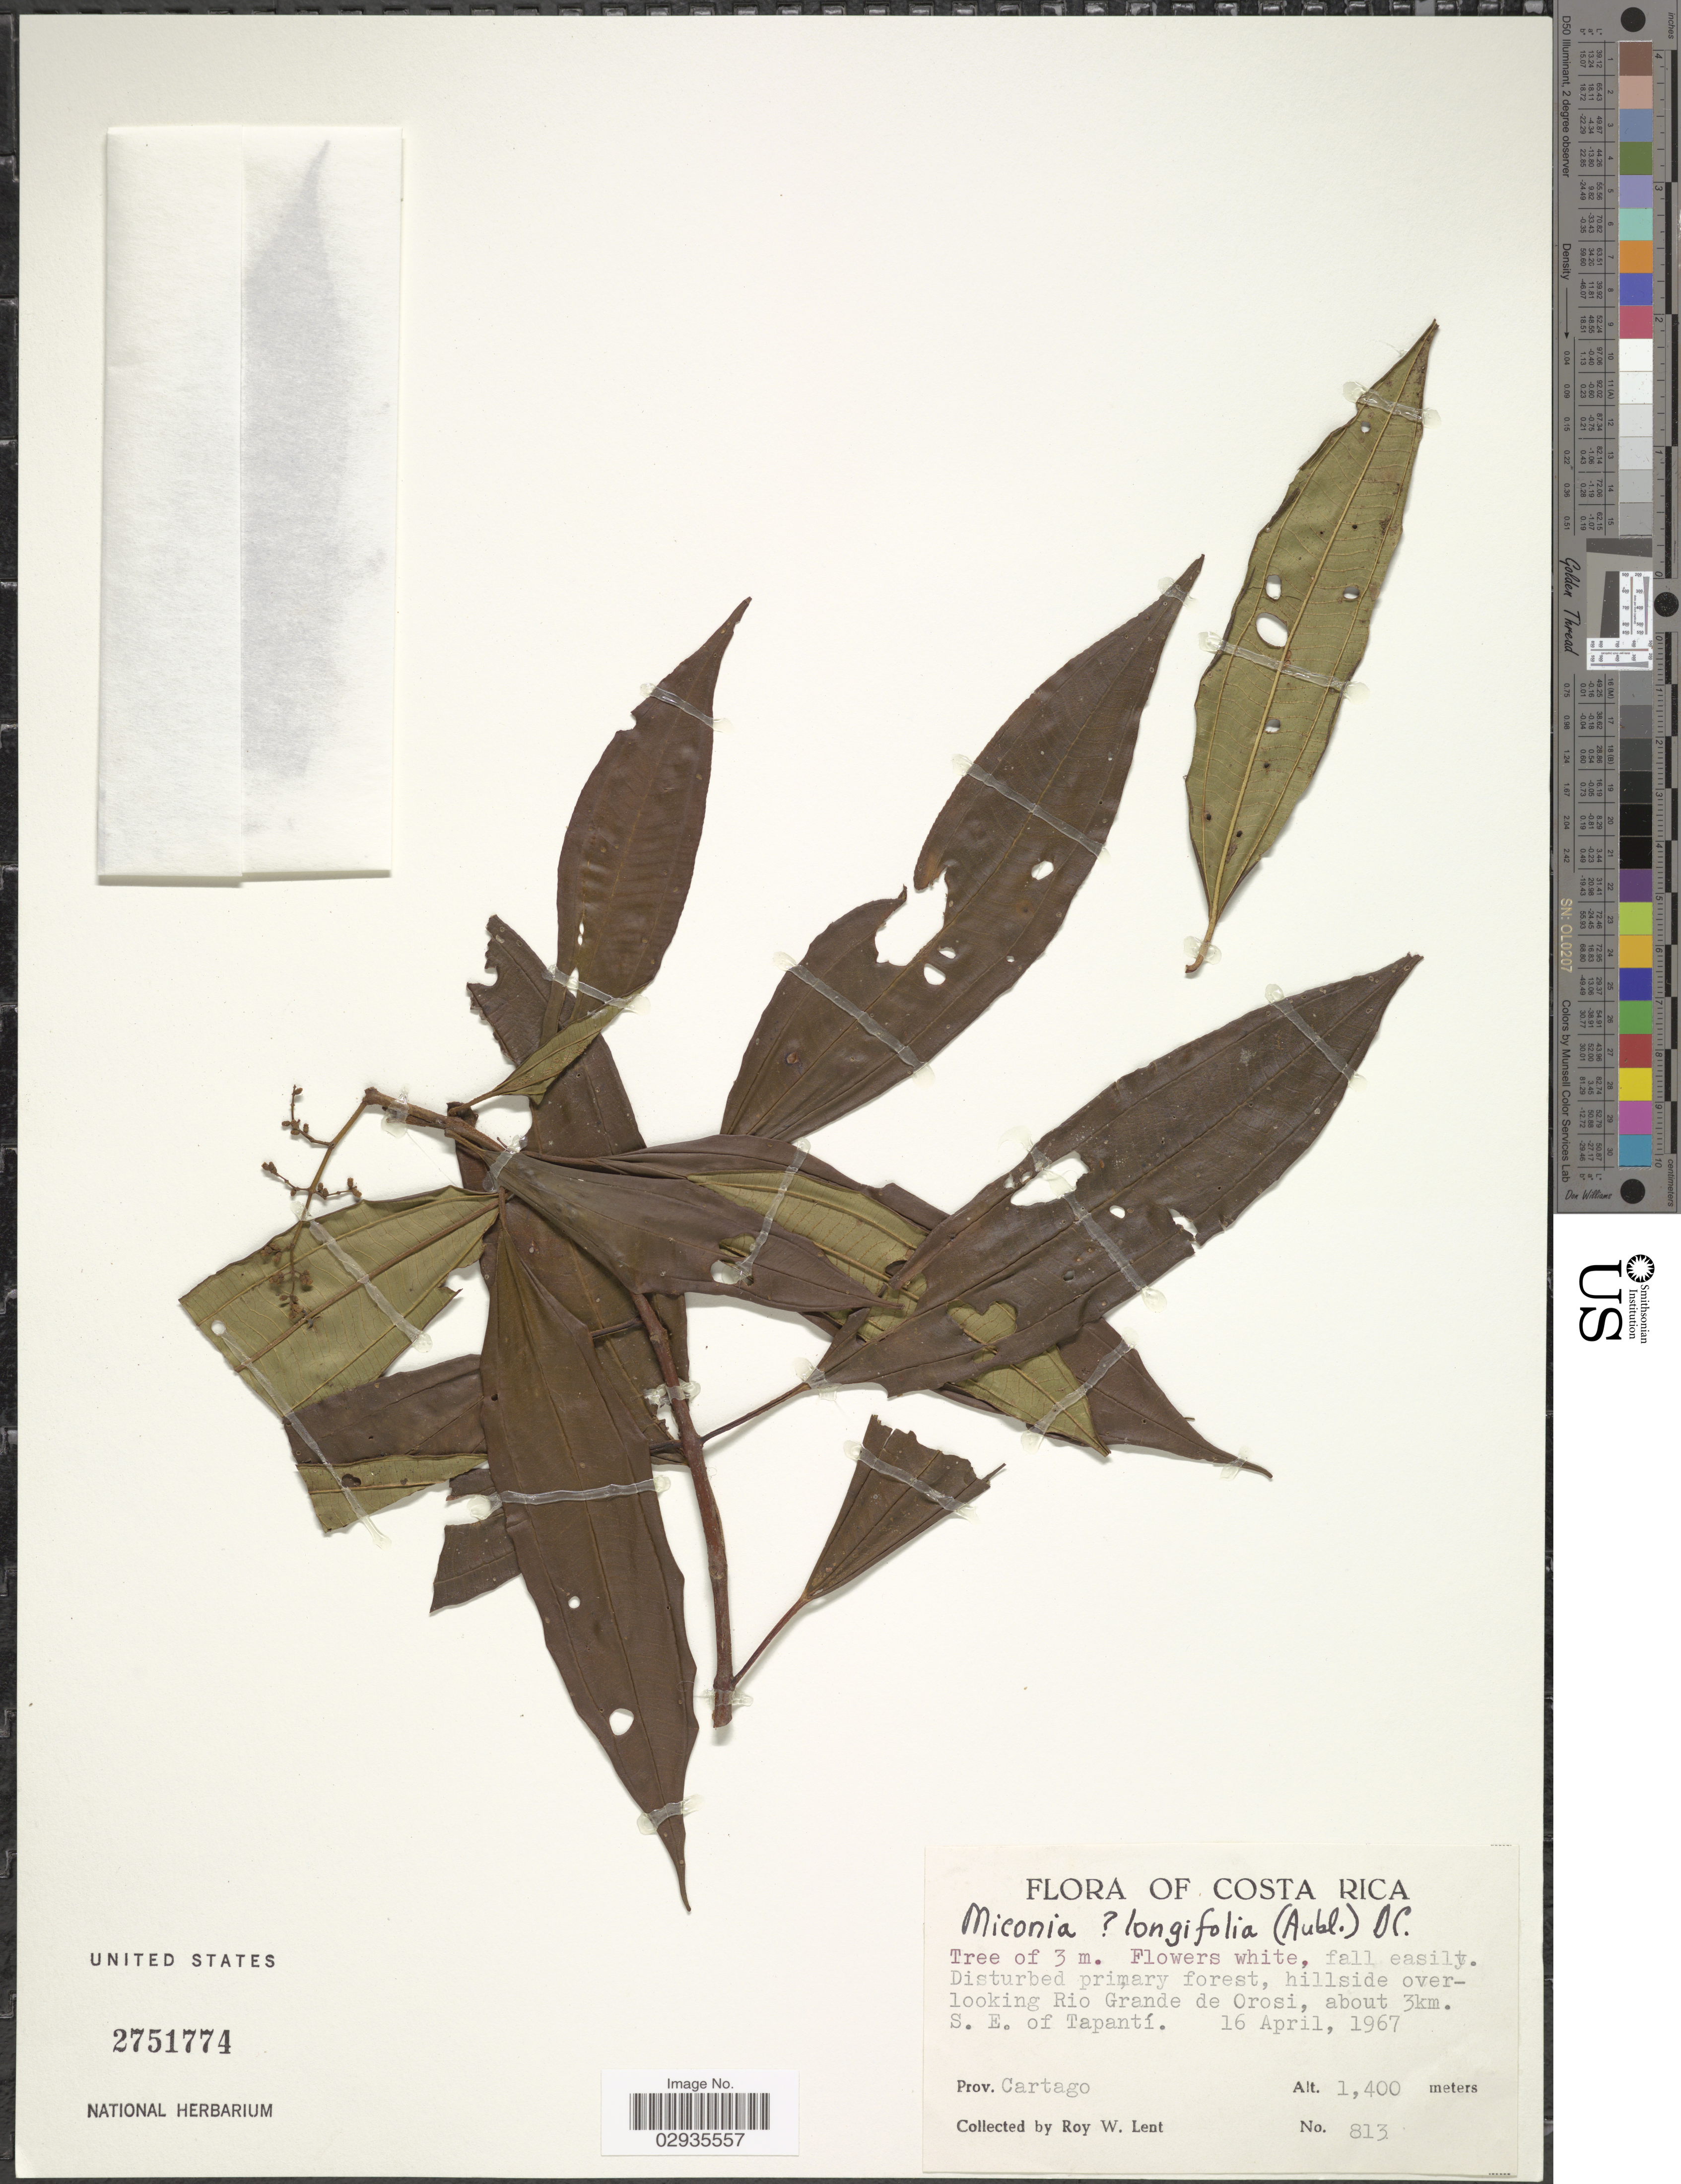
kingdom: Plantae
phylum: Tracheophyta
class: Magnoliopsida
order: Myrtales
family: Melastomataceae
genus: Miconia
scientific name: Miconia sp.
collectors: R. W. Lent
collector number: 813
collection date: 1967-04-16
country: Costa Rica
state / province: Cartago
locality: Hillside overlooking Rio Grande de Orosi, about 3km. S.E. of Tapantí.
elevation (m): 1400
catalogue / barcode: US 2751774